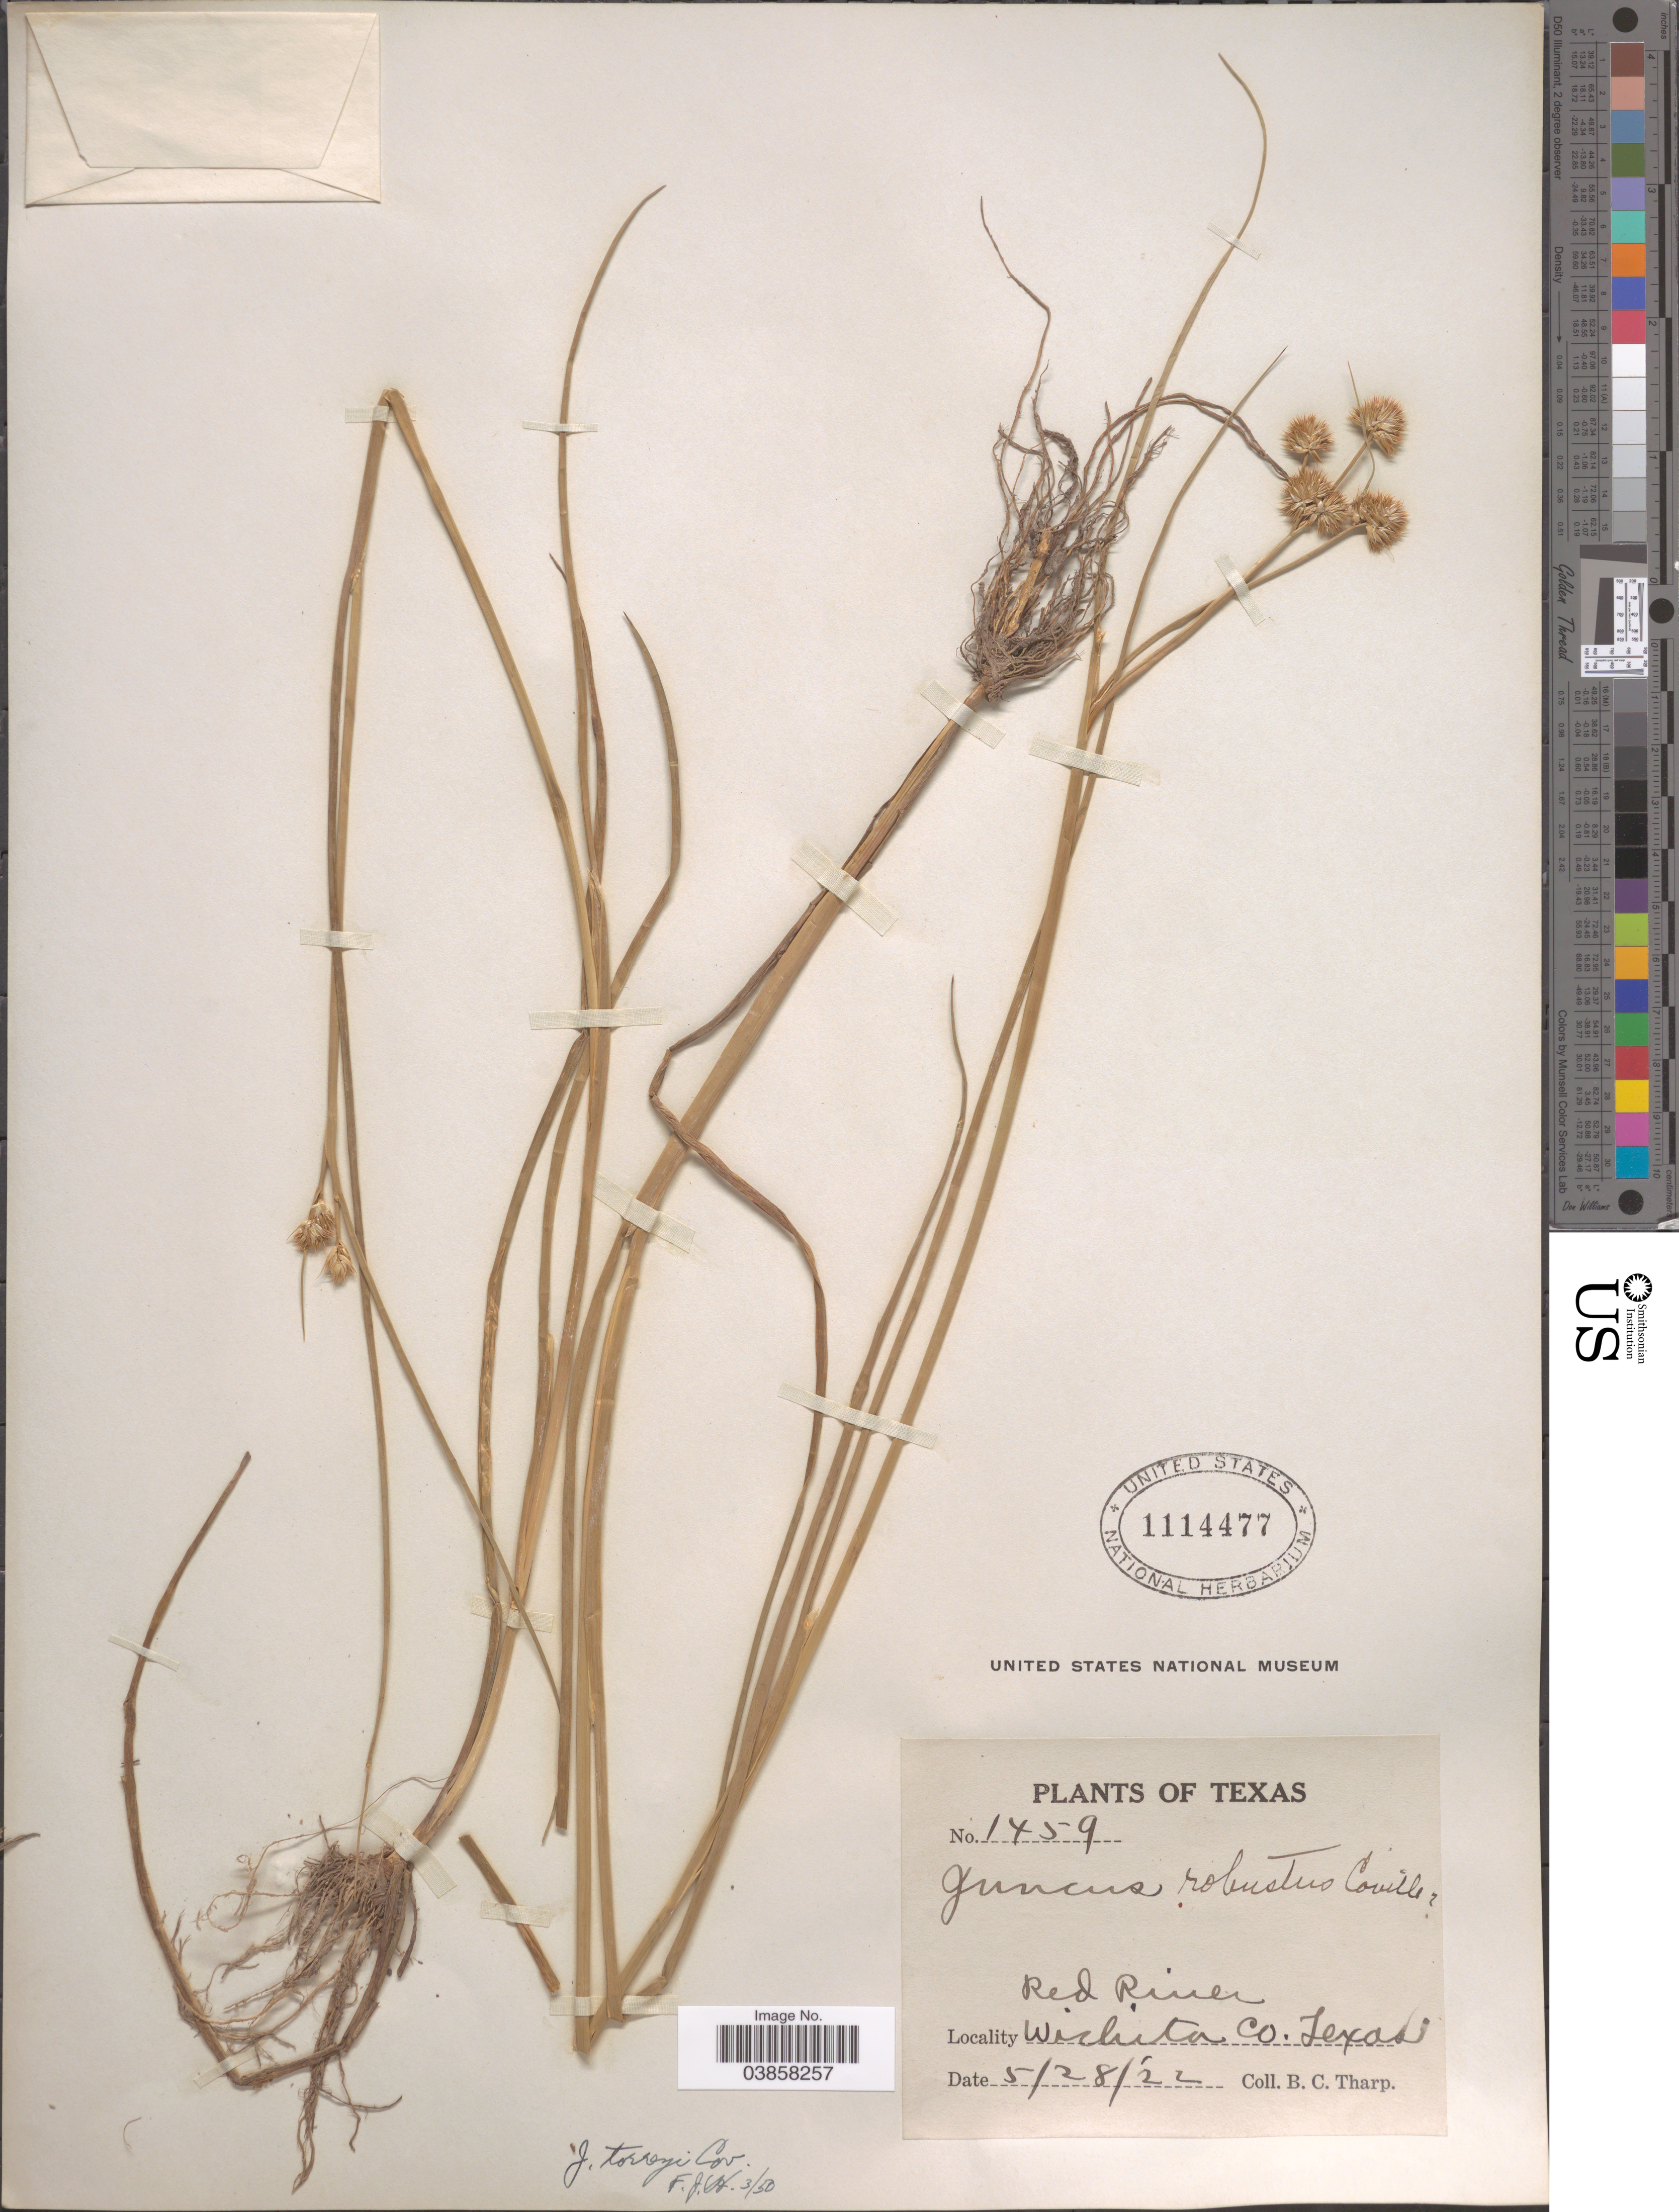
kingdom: Plantae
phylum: Tracheophyta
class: Liliopsida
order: Poales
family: Juncaceae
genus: Juncus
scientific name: Juncus torreyi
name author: Coville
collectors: B. C. Tharp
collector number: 1459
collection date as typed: Transcribed d/m/y: 28/5/22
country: United States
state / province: Texas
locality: Red River. Wichita Co.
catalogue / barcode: US 1114477